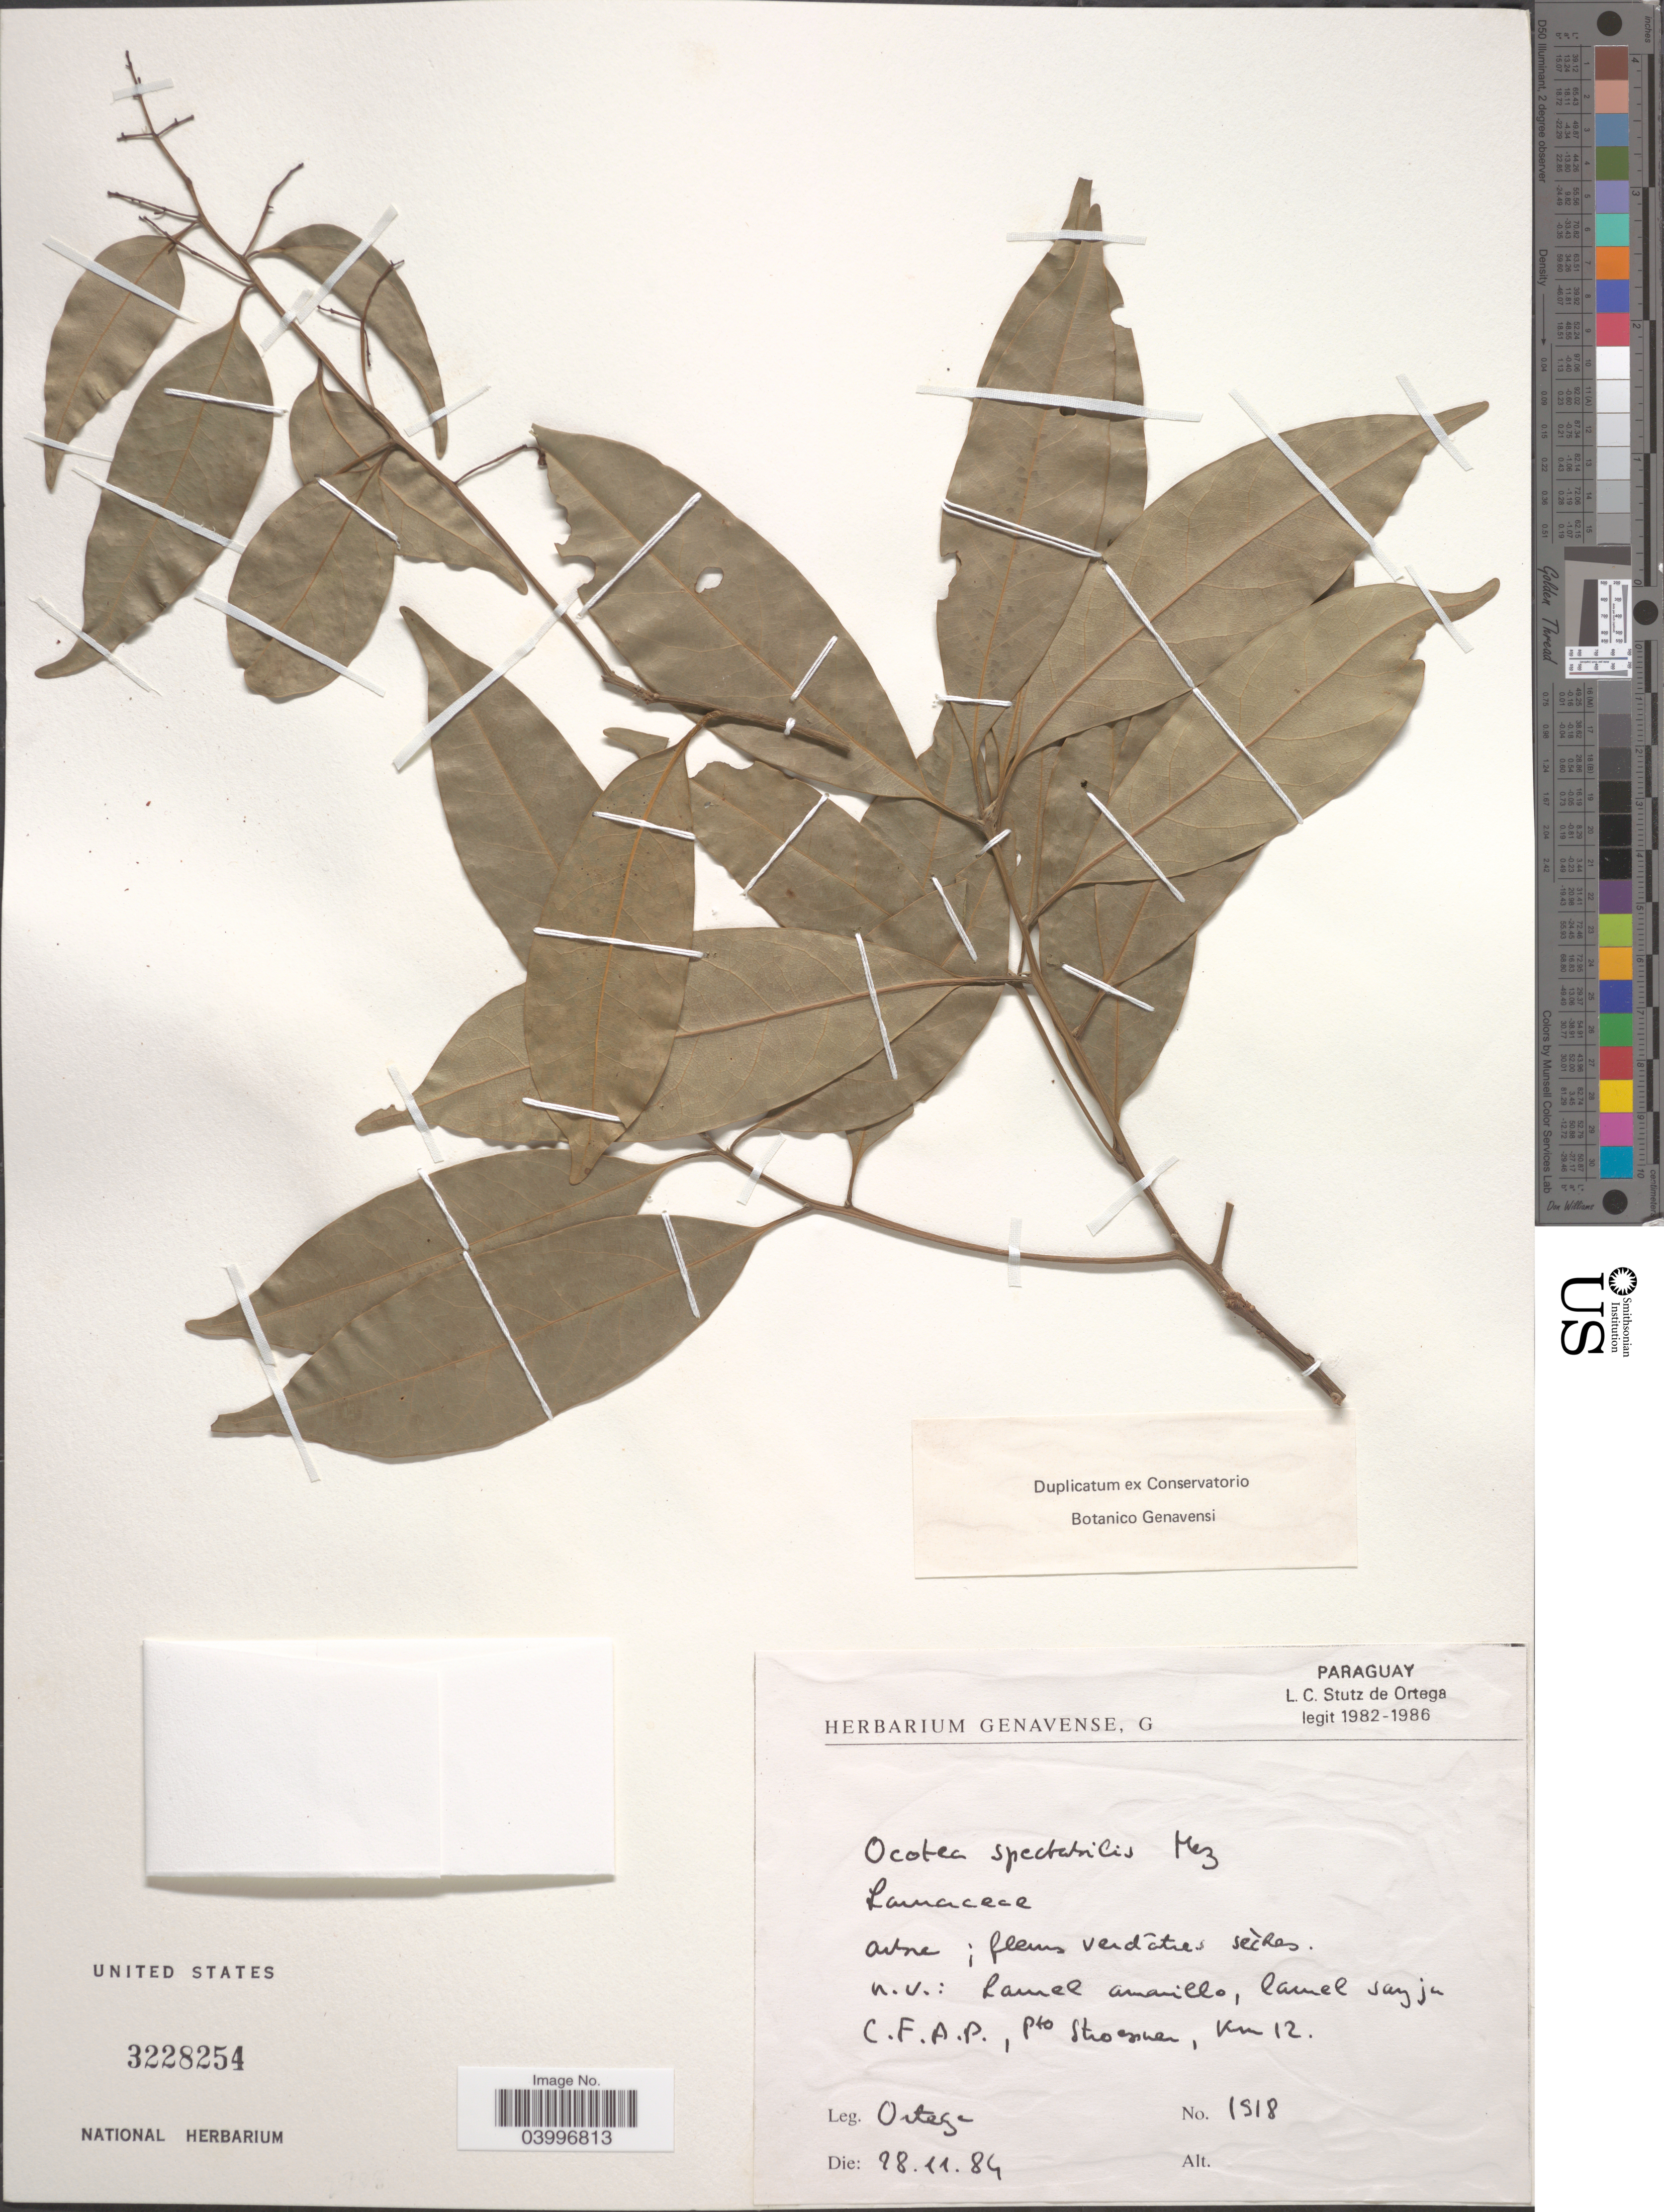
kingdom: Plantae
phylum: Tracheophyta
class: Magnoliopsida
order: Laurales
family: Lauraceae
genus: Ocotea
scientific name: Ocotea spectabilis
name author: (Meisn.) Mez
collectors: L. Stutz de Ortega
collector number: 1918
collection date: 1984-11-28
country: Paraguay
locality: N.n: laurel amarillo, laurel say ju. [unsure placement] C.F.A.P., Pto Stroessner, Km 12.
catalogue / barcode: US 3228254